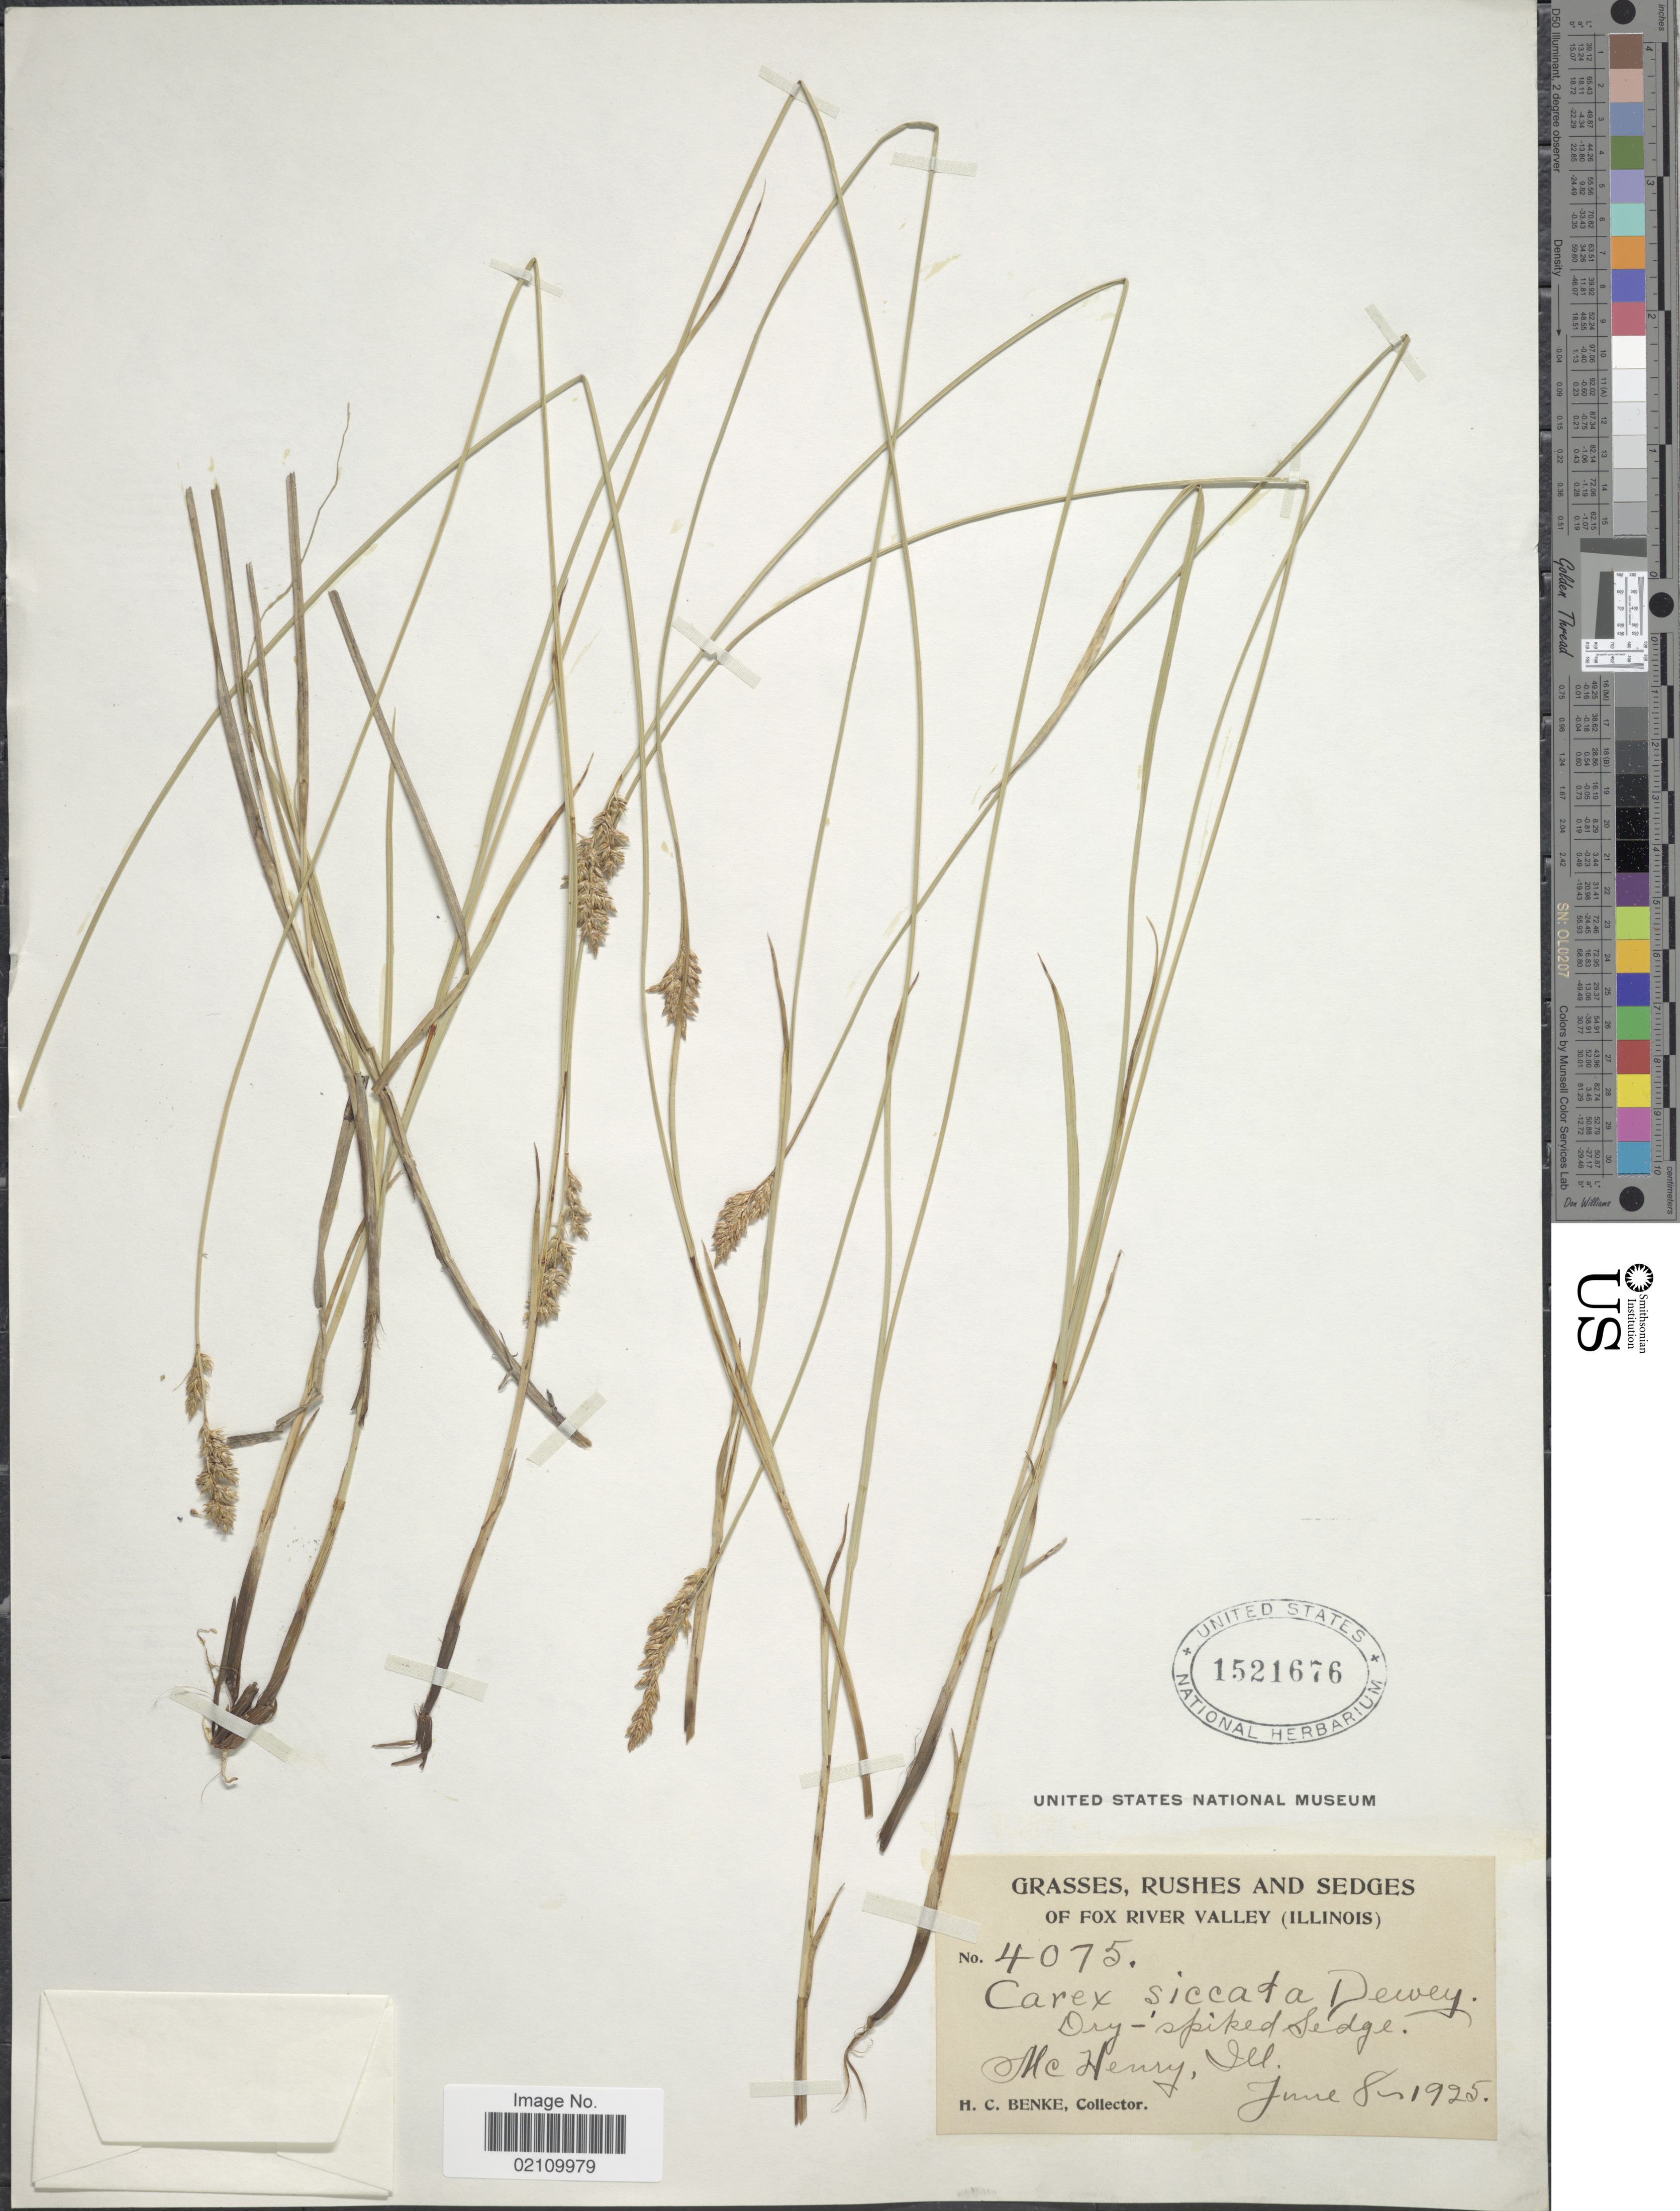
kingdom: Plantae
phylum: Tracheophyta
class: Liliopsida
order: Poales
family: Cyperaceae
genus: Carex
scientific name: Carex siccata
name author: Dewey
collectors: H. Benke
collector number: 4075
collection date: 1925-06-08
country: United States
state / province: Illinois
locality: Fox River Valley. McHenry, Ill.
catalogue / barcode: US 1521676